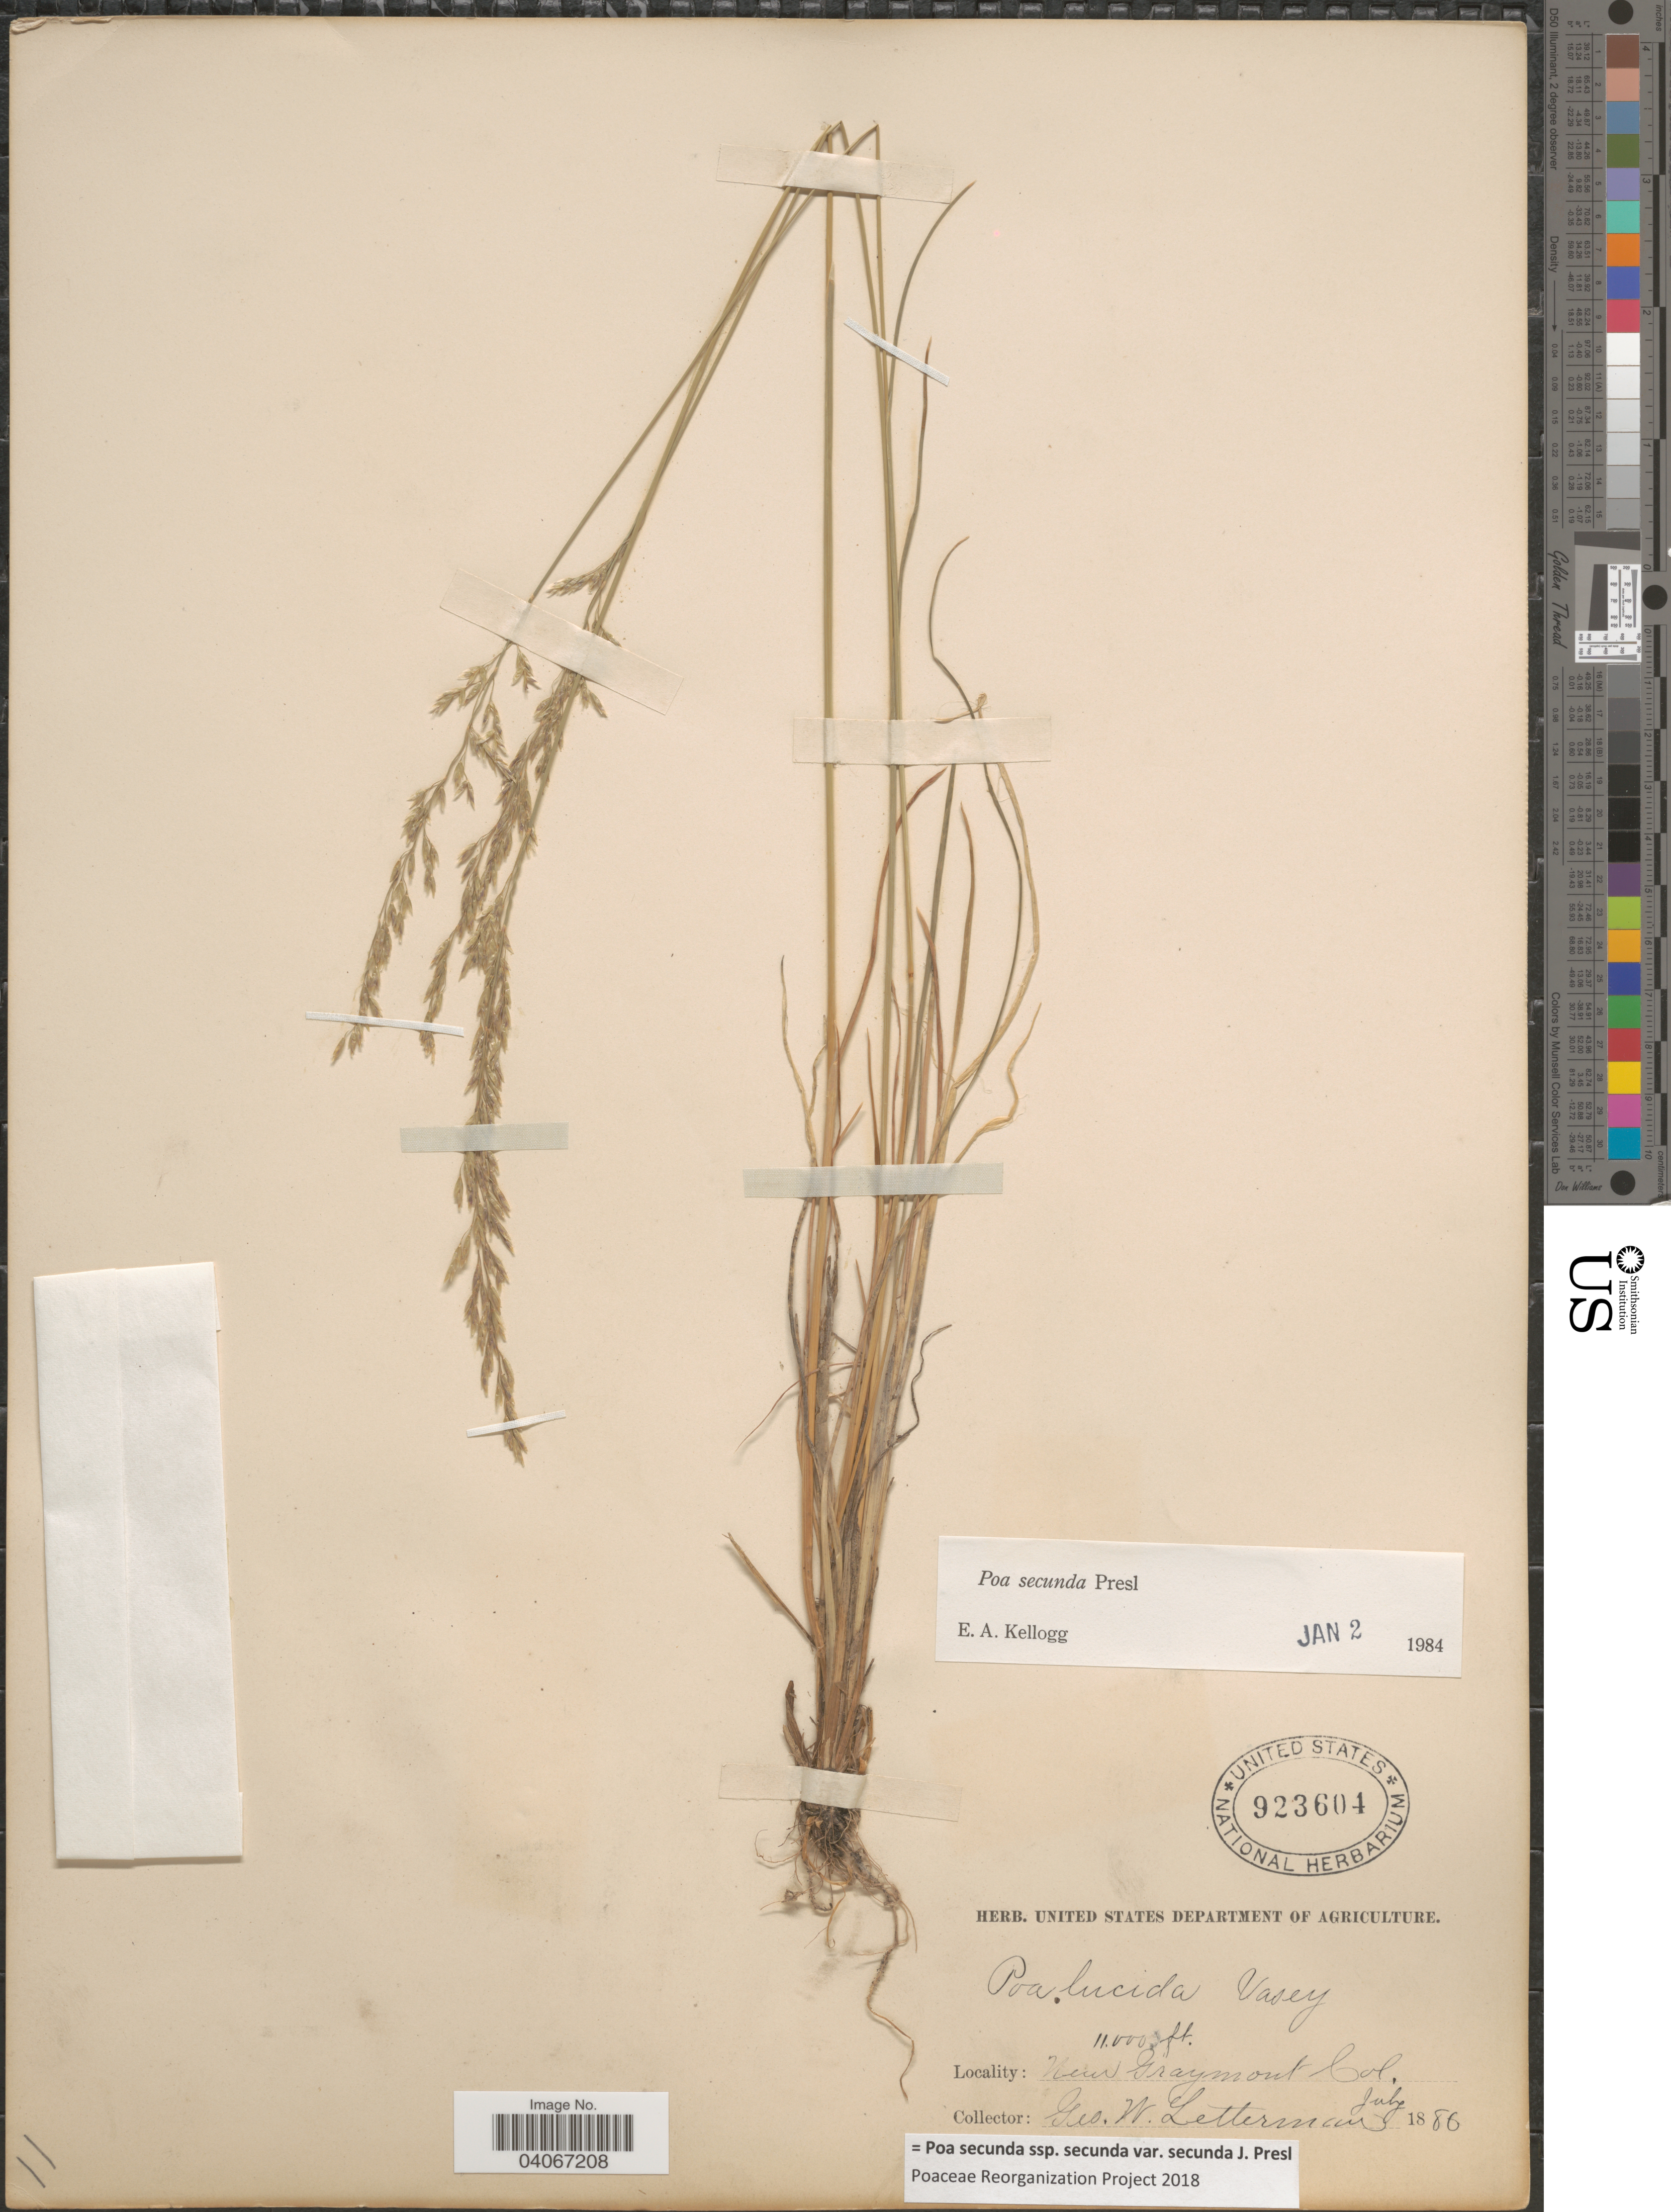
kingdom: Plantae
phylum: Tracheophyta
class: Liliopsida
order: Poales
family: Poaceae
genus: Poa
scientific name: Poa secunda subsp. secunda var. secunda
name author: J. Presl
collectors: G. W. Letterman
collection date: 1886-07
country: United States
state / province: Colorado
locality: Near Graymont.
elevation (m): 3353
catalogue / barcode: US 923604